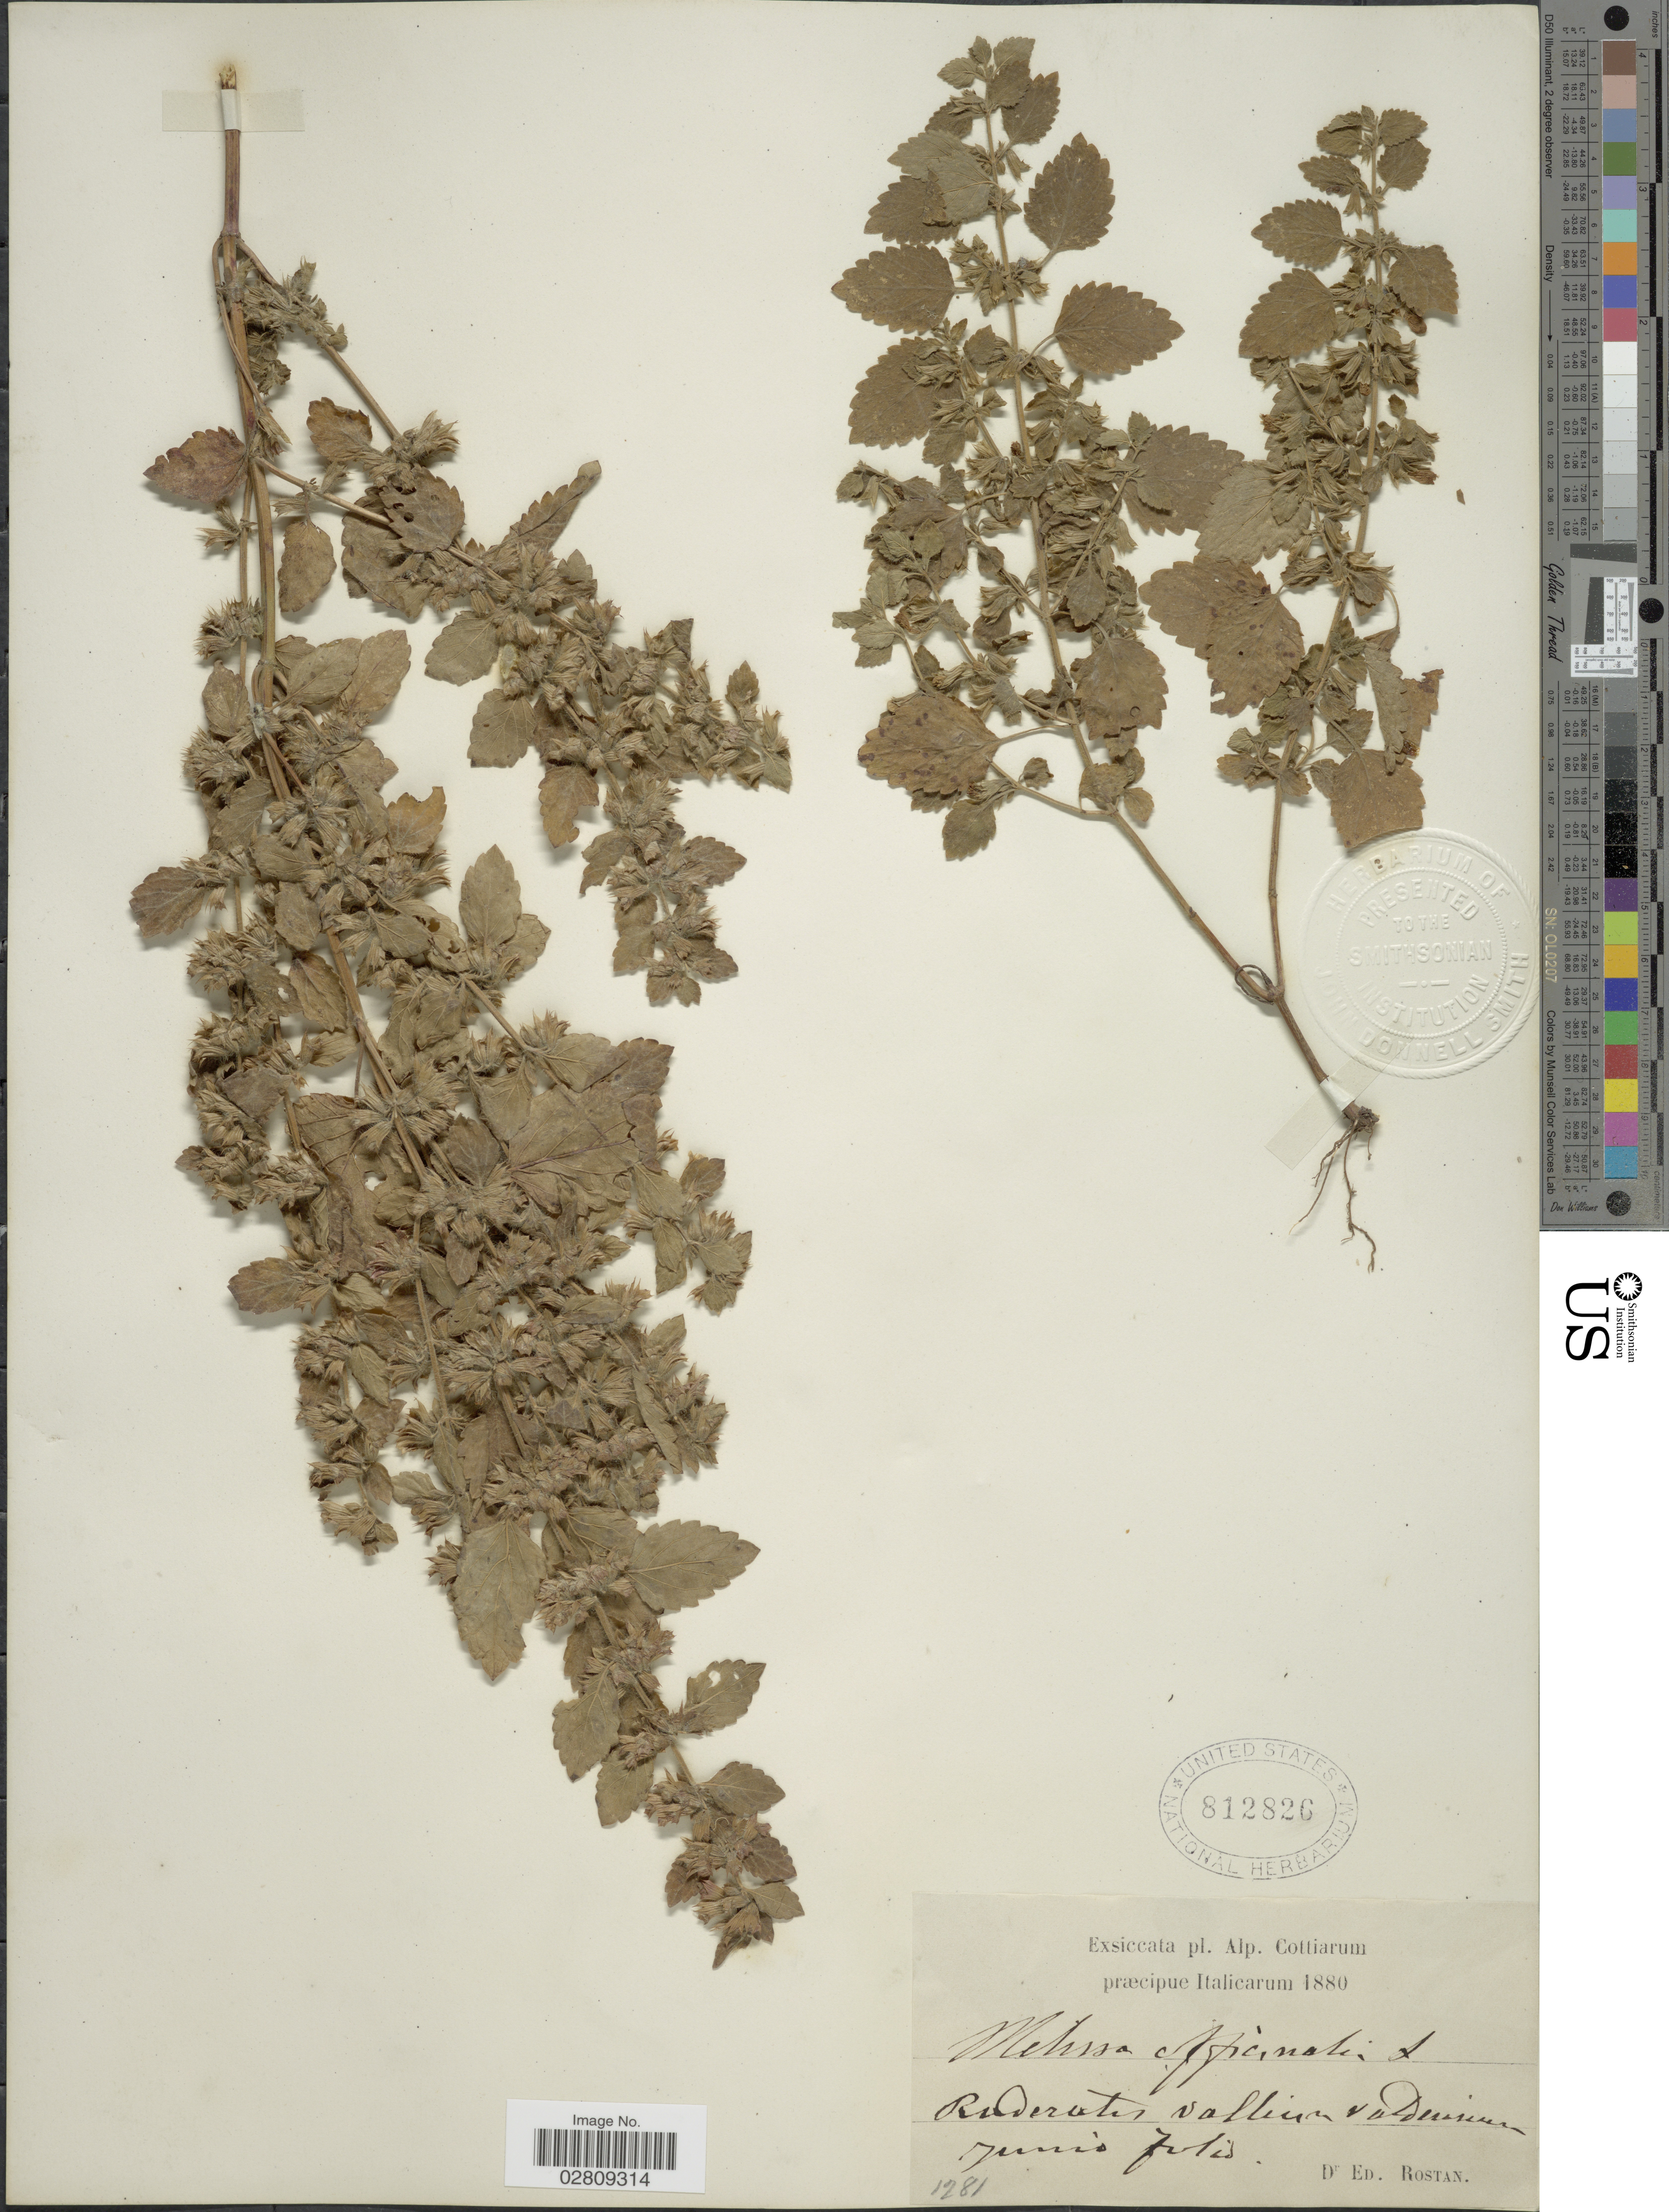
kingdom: Plantae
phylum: Tracheophyta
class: Magnoliopsida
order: Lamiales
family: Lamiaceae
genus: Melissa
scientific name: Melissa officinalis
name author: L.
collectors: E. Rostan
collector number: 1281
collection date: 1880-06/1880-07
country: Italy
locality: Ruderatis valluim vadesium [interpreted]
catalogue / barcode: US 812826